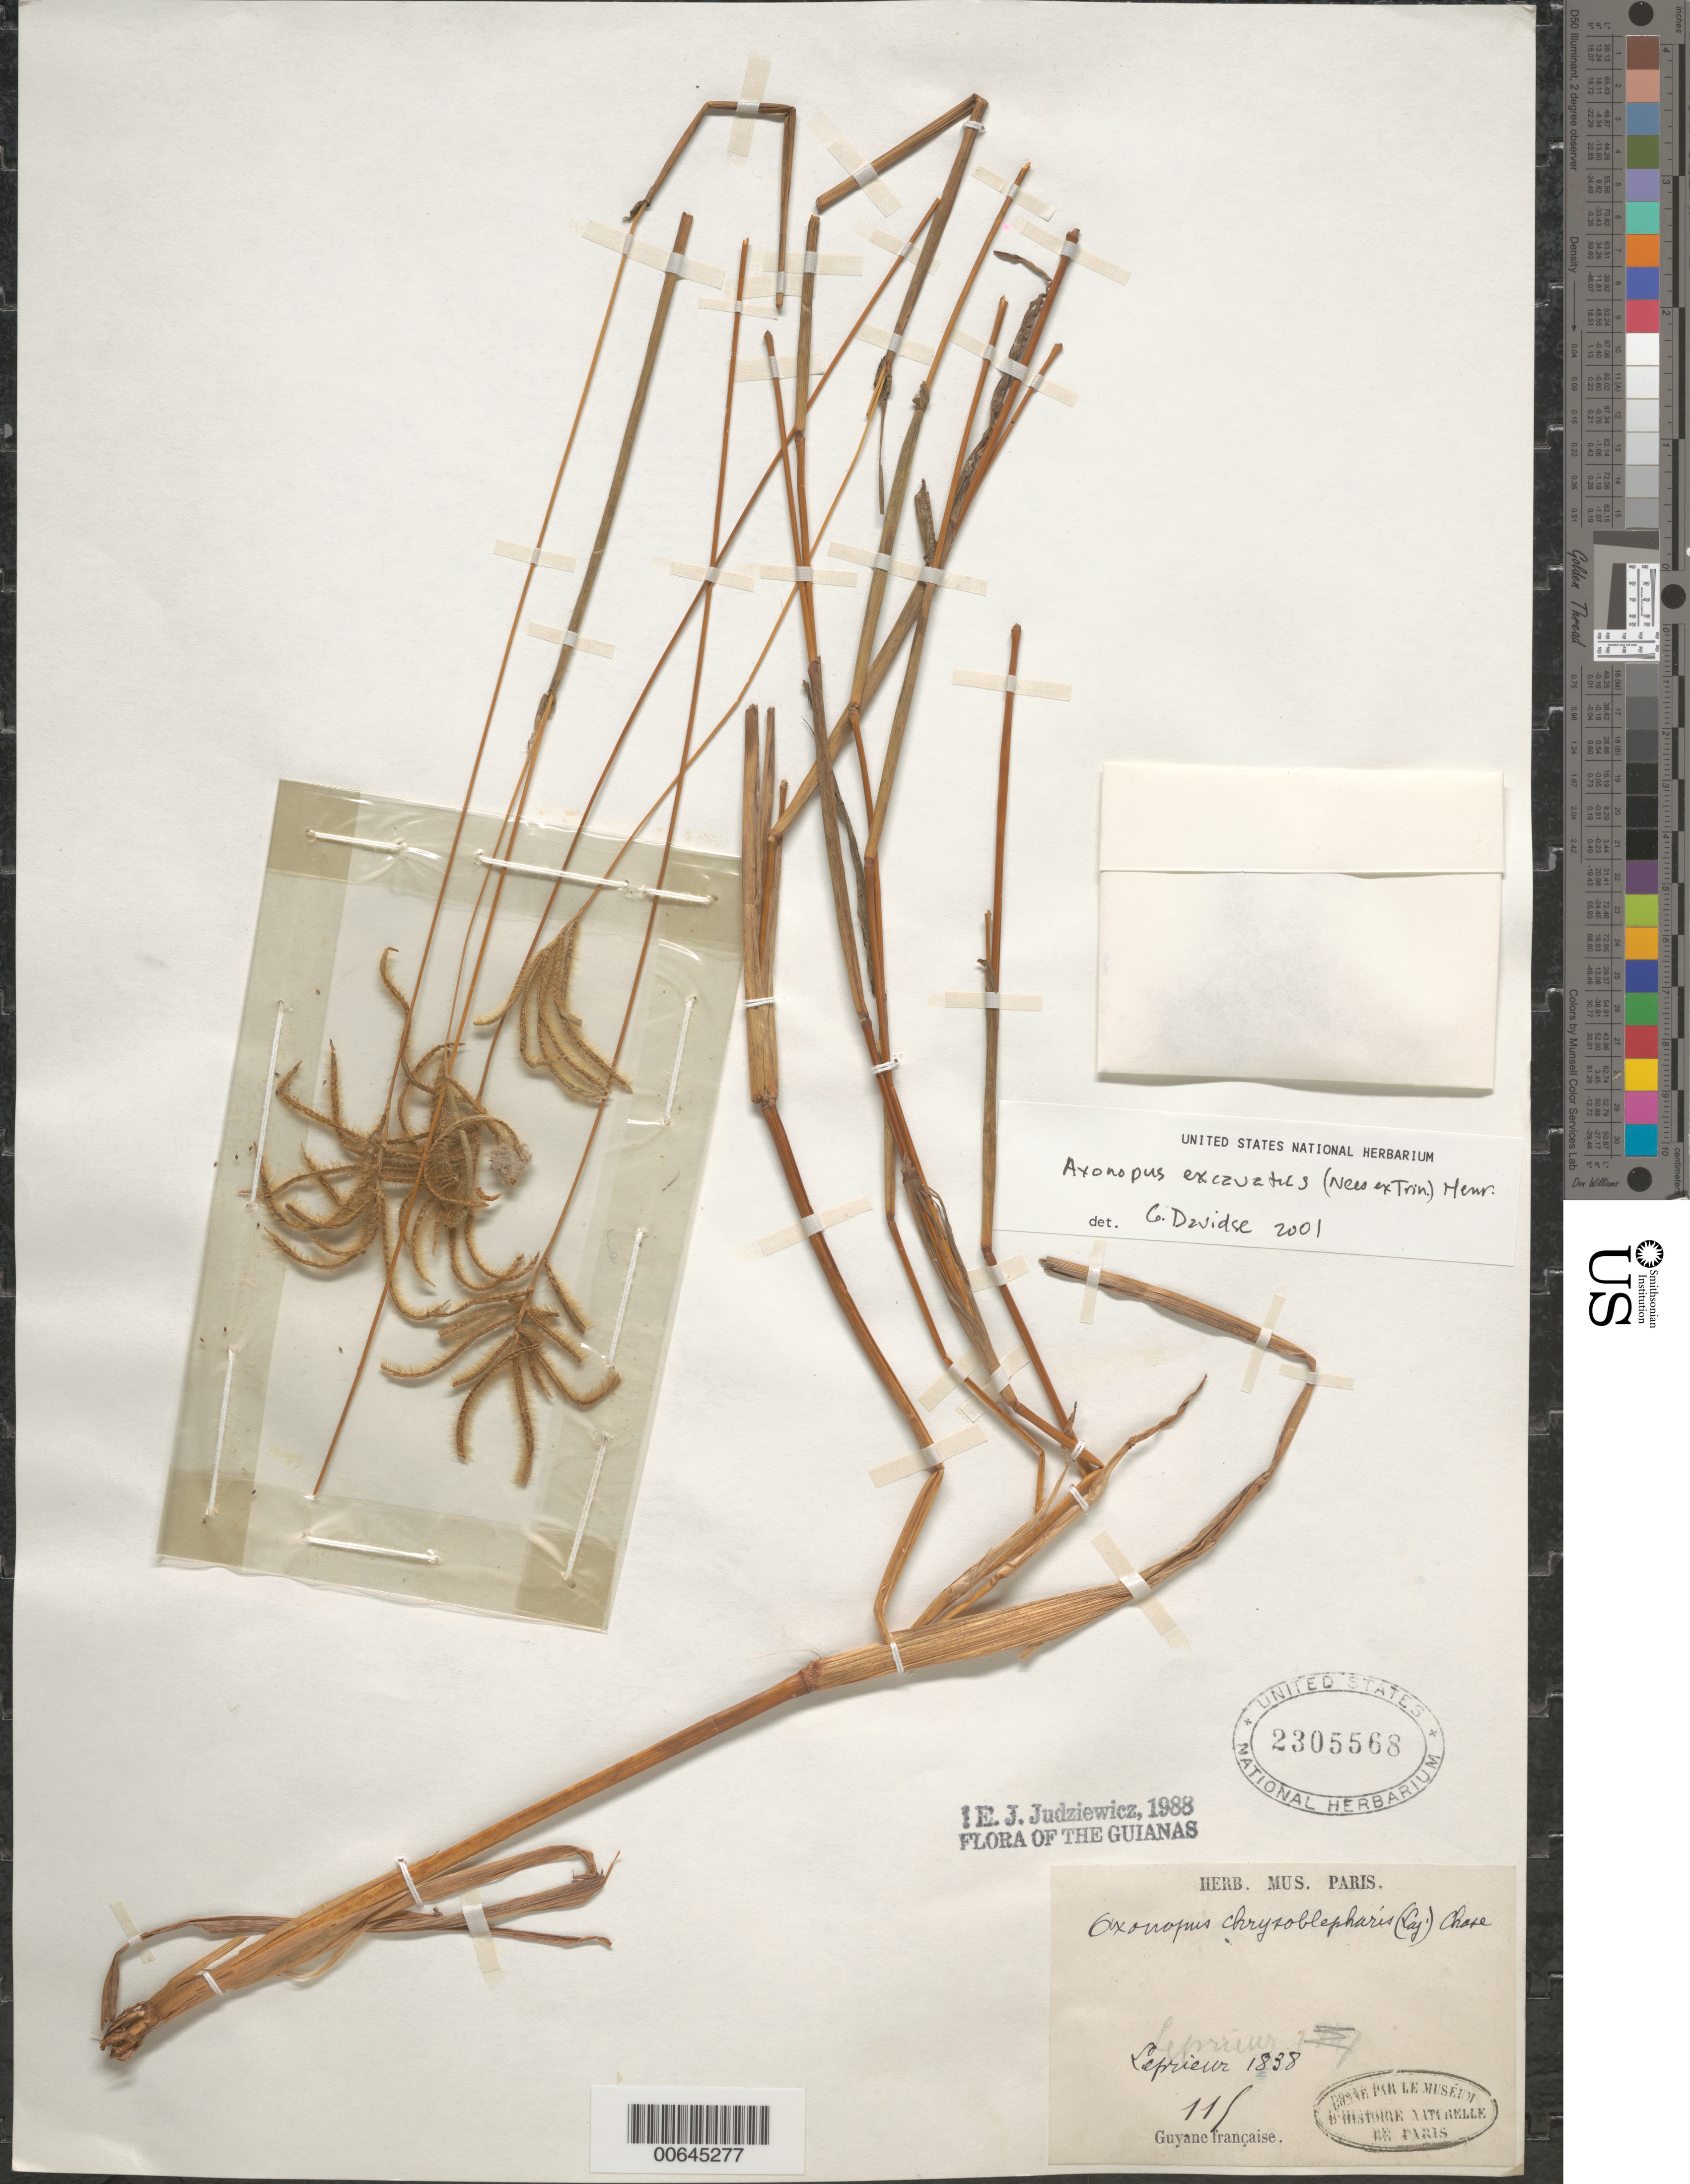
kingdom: Plantae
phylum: Tracheophyta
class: Liliopsida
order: Poales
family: Poaceae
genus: Axonopus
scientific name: Axonopus excavatus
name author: (Nees ex Trin.) Henr.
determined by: Davidse, Gerrit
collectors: F. M. R. Leprieur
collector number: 115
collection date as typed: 1838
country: French Guiana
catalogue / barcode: US 2305568